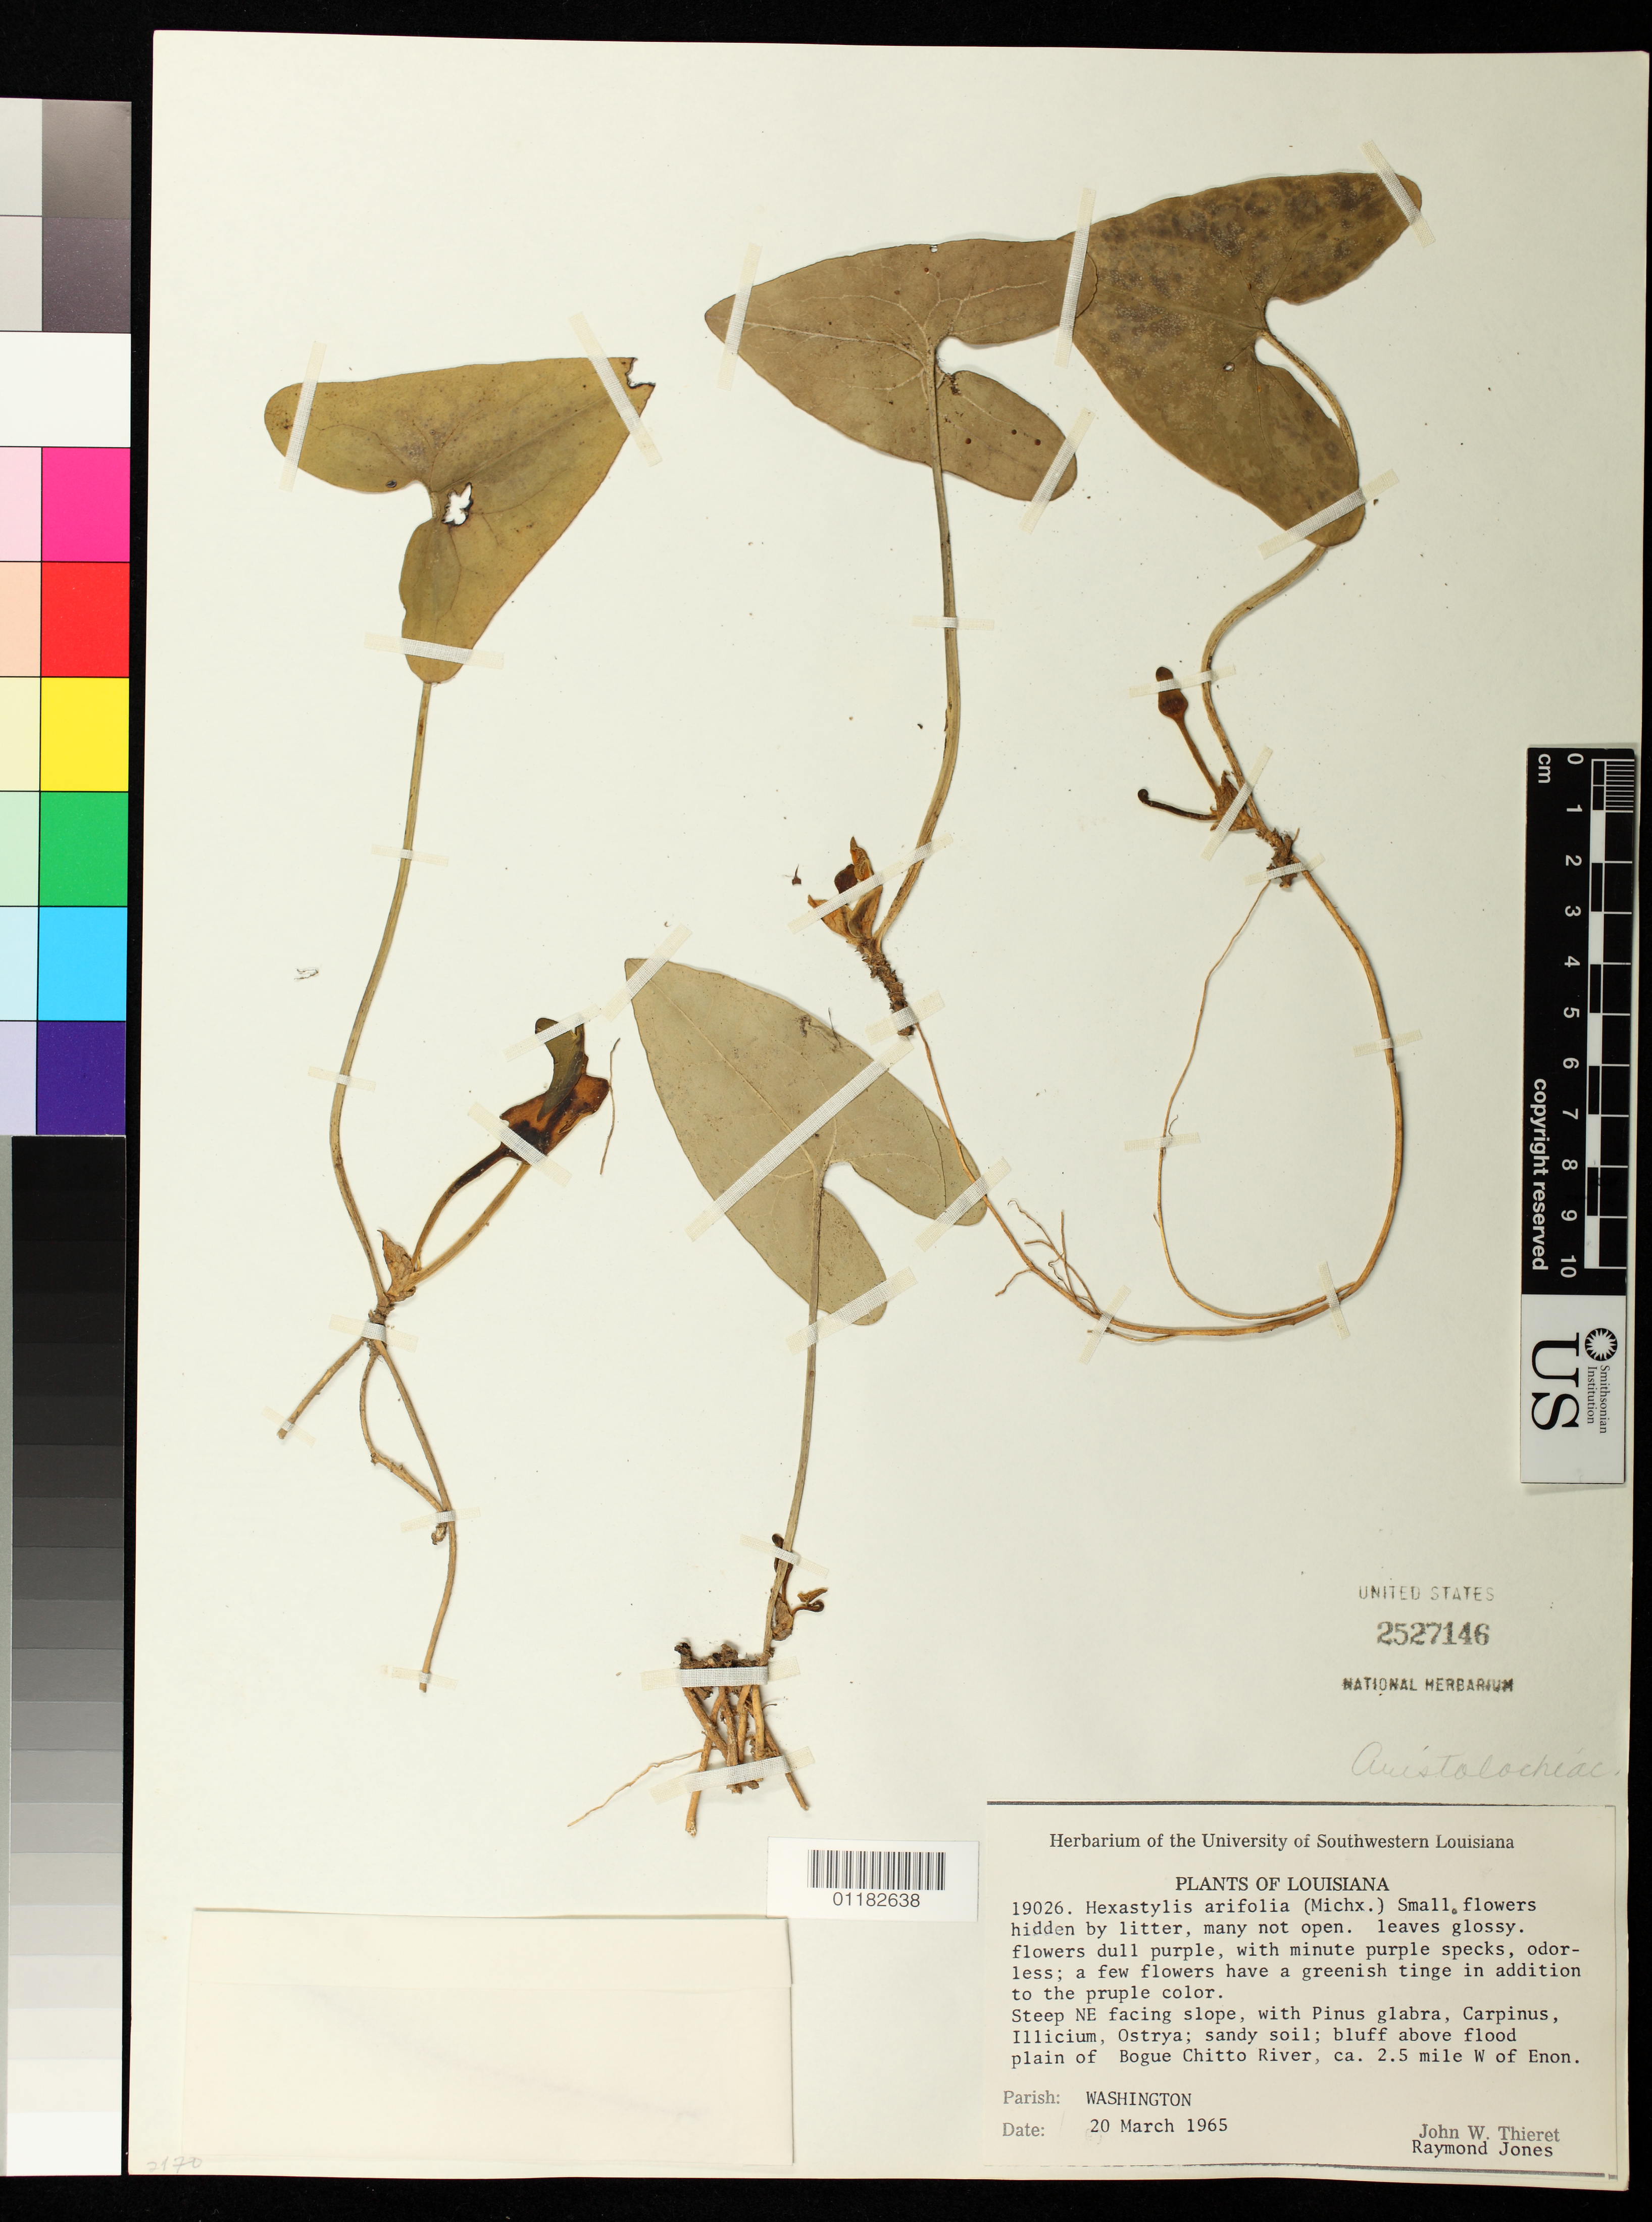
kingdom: Plantae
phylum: Tracheophyta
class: Magnoliopsida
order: Piperales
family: Aristolochiaceae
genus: Hexastylis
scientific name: Hexastylis arifolia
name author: (Michx.) Small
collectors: J. W. Thieret & R. Jones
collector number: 19026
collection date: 1965-03-20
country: United States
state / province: Louisiana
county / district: Washington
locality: Bluff above flood plain of Bogue Chitto River, about 2.5 mile W of Enon. Washington Parish.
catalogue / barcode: US 2527146